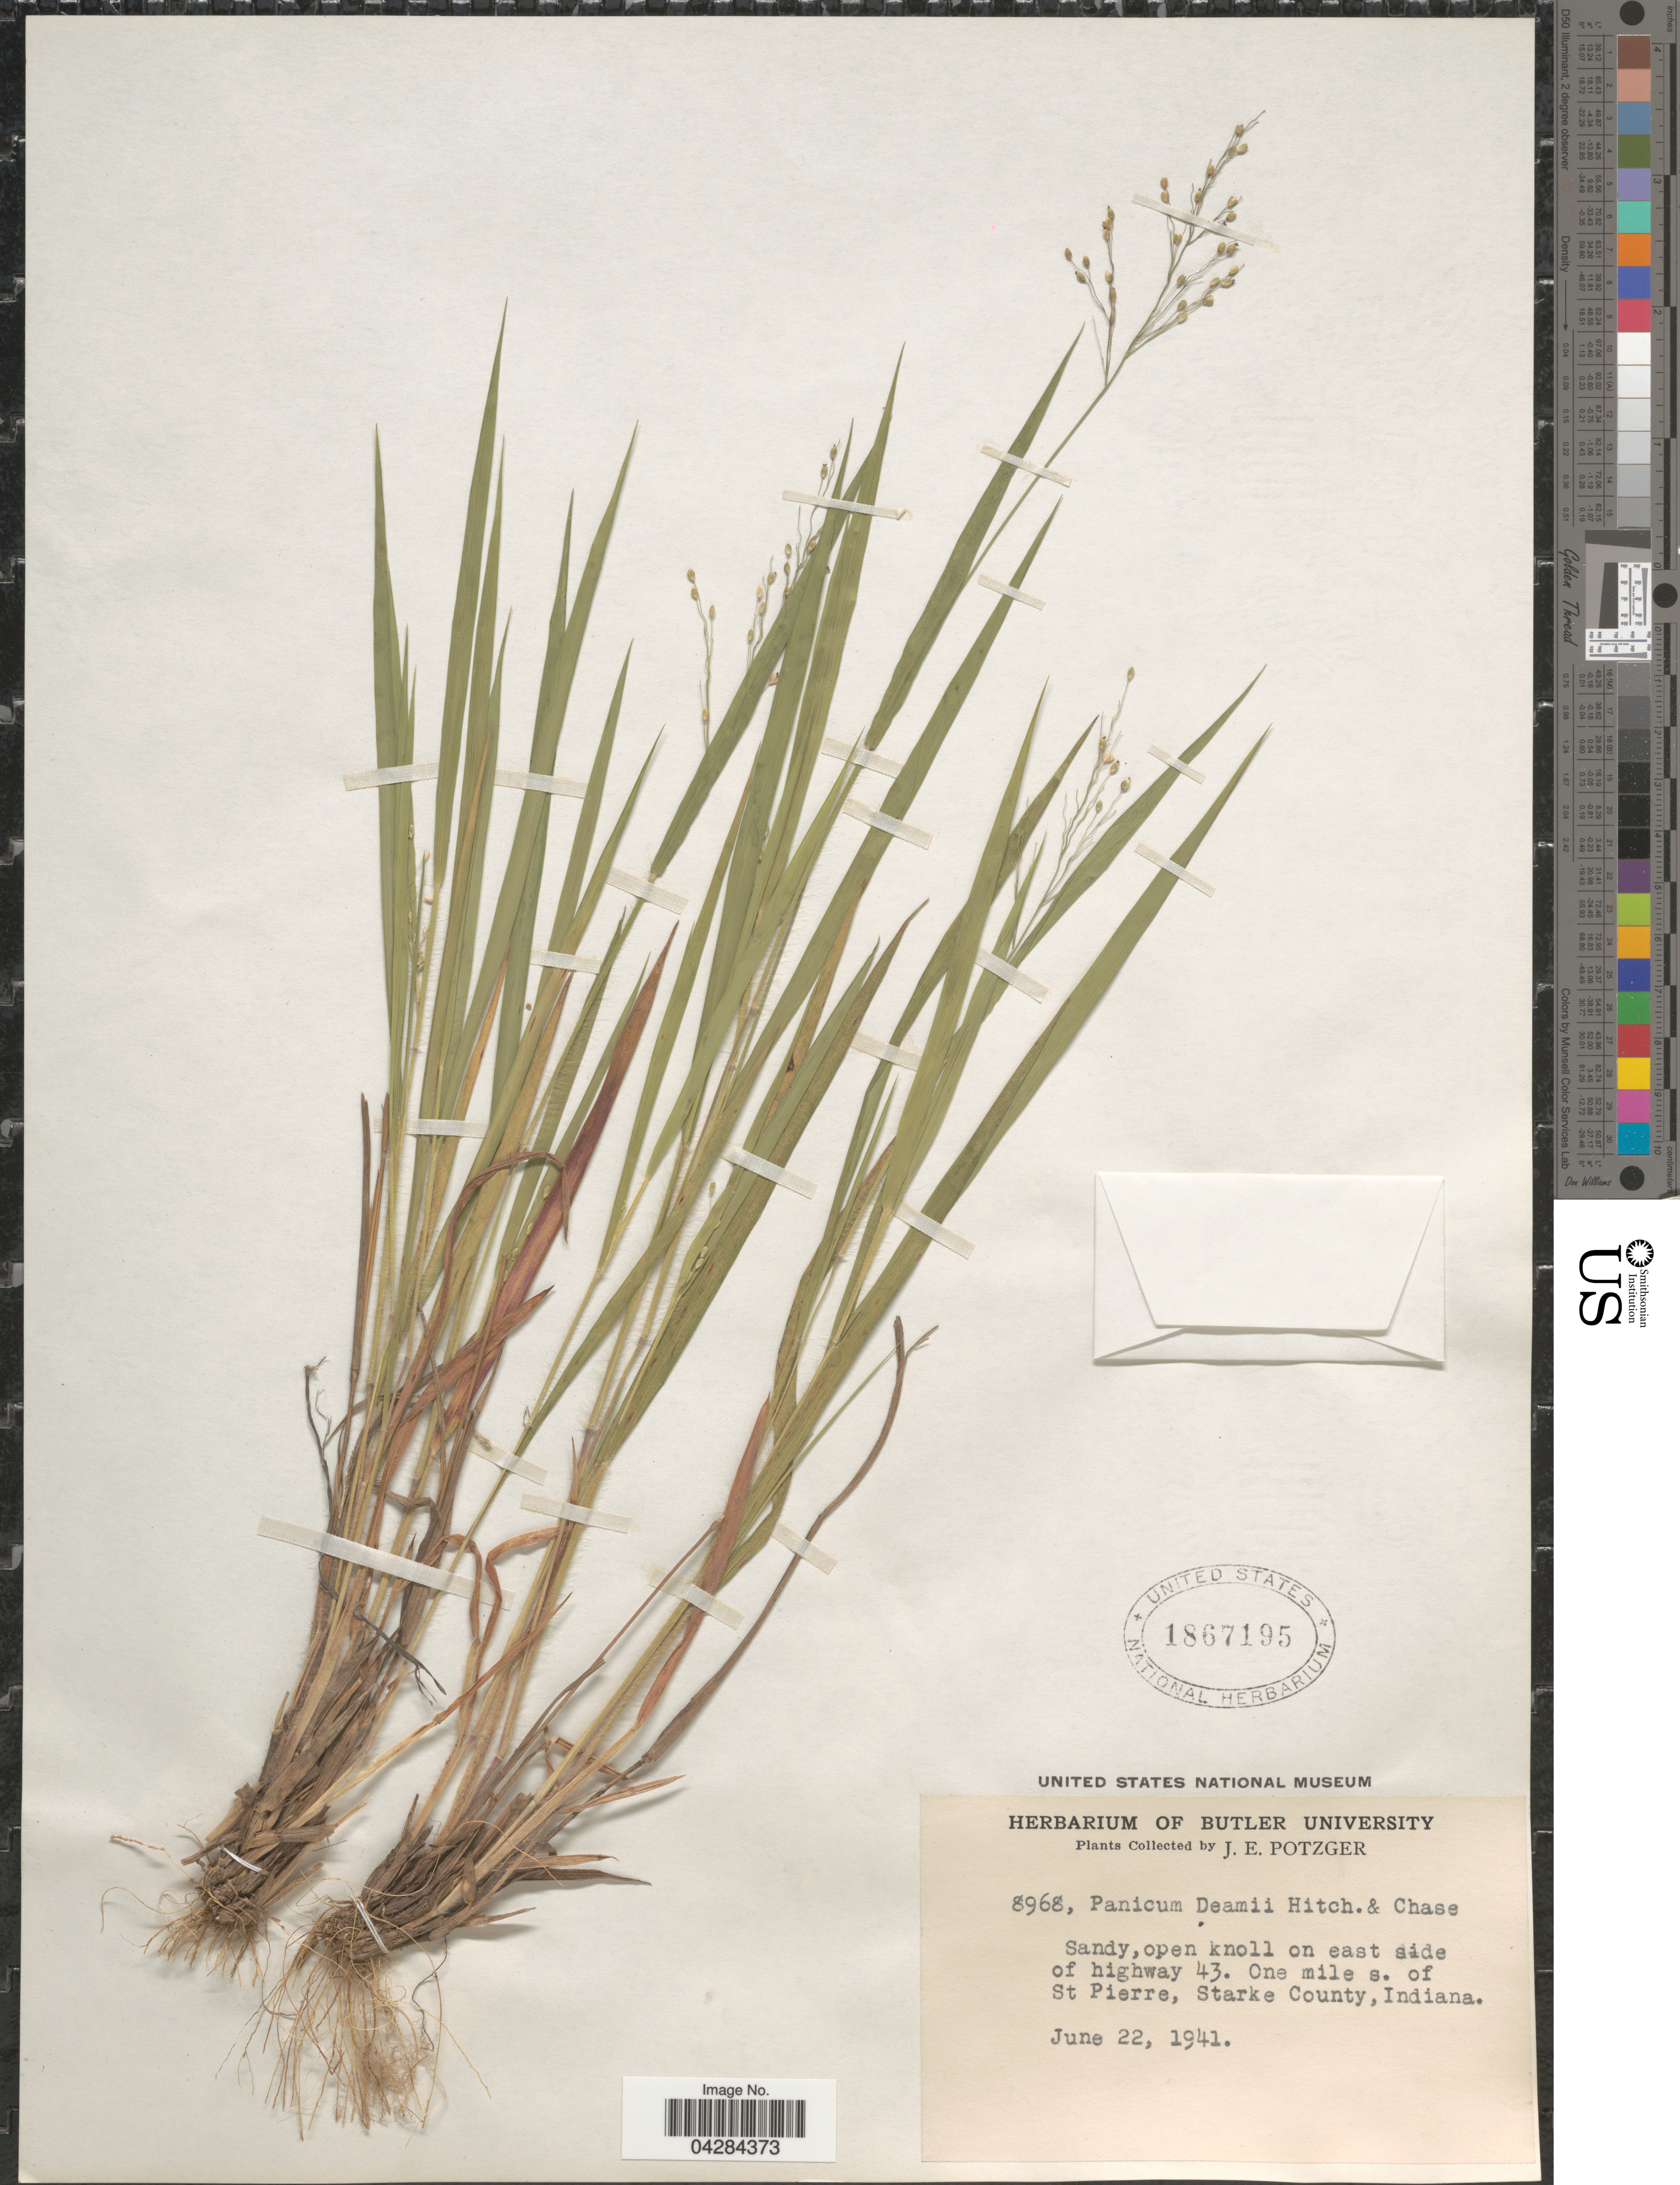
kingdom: Plantae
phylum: Tracheophyta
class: Liliopsida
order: Poales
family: Poaceae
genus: Dichanthelium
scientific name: Dichanthelium ovale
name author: (Elliott) Gould & C.A. Clark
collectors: J. Potzger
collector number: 8968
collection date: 1941-06-22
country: United States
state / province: Indiana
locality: Sandy, open knoll on east side of highway 43. One mile s. of St Pierre, Starke County.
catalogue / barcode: US 1867195